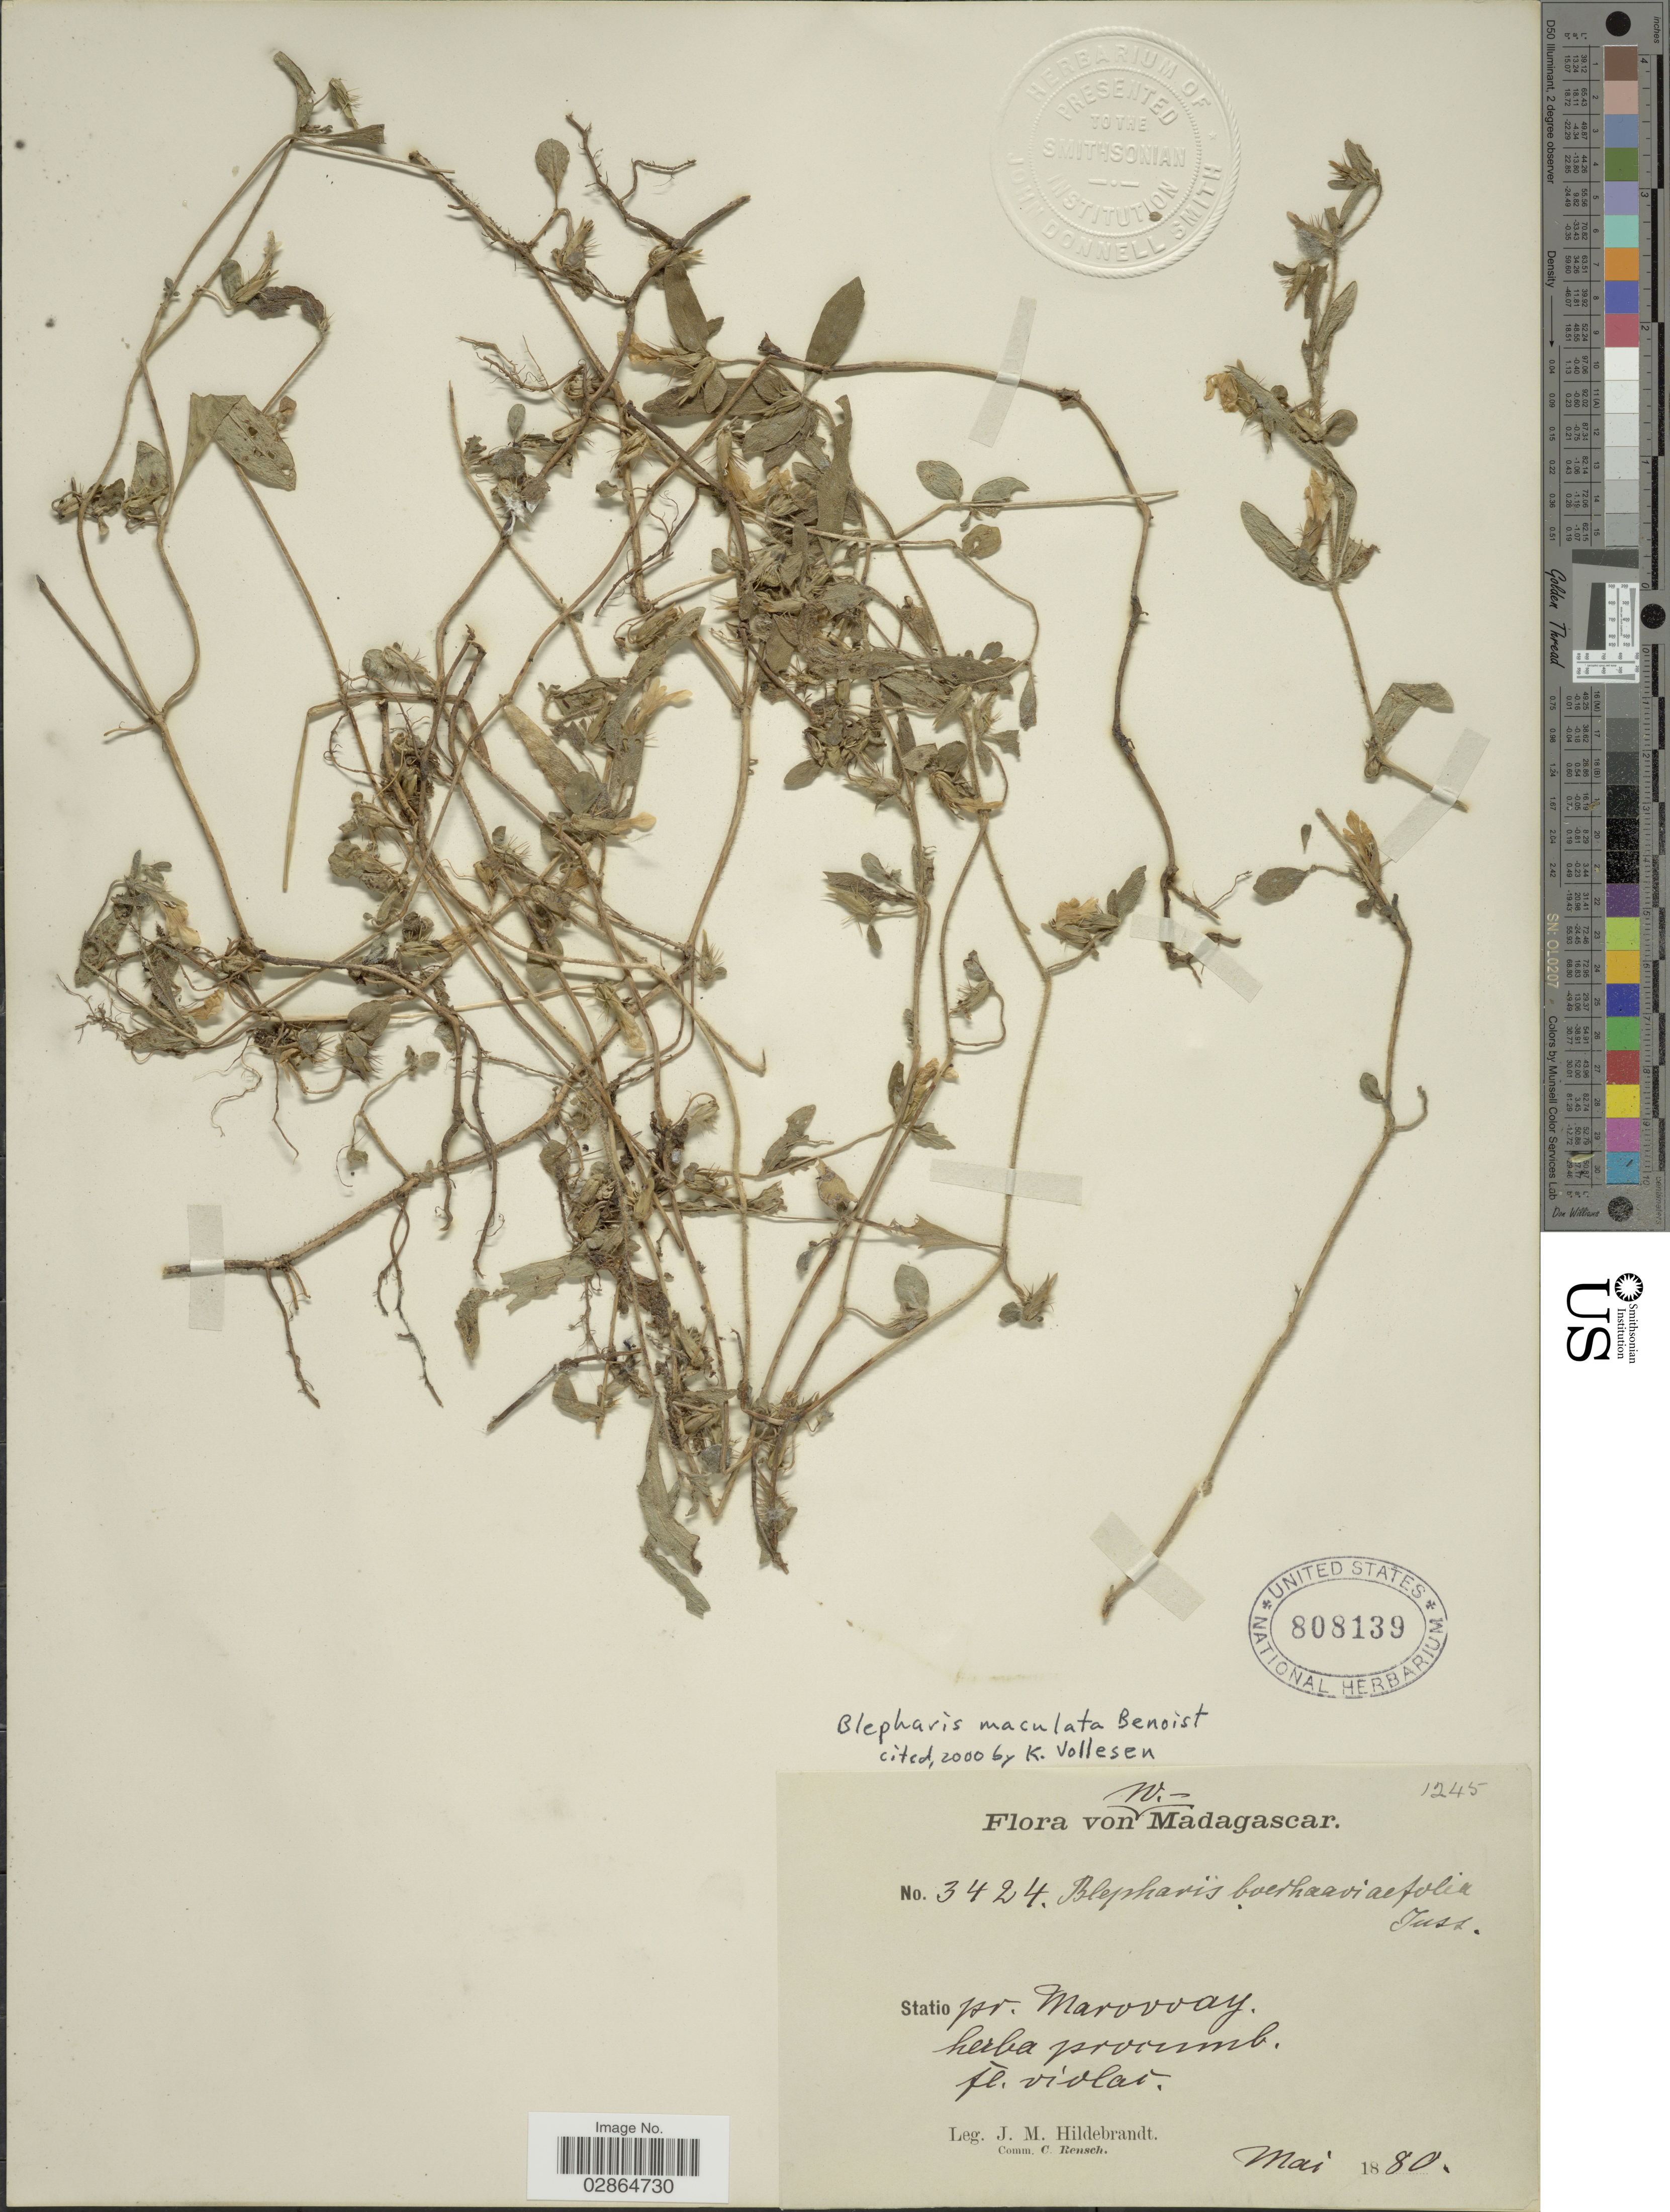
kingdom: Plantae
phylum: Tracheophyta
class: Magnoliopsida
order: Lamiales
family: Acanthaceae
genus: Blepharis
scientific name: Blepharis maculata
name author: Benoist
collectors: J. Hildebrandt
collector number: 3424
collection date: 1880-05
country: Madagascar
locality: W. Madagascar, Statio pr. Marovoay.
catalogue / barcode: US 808139